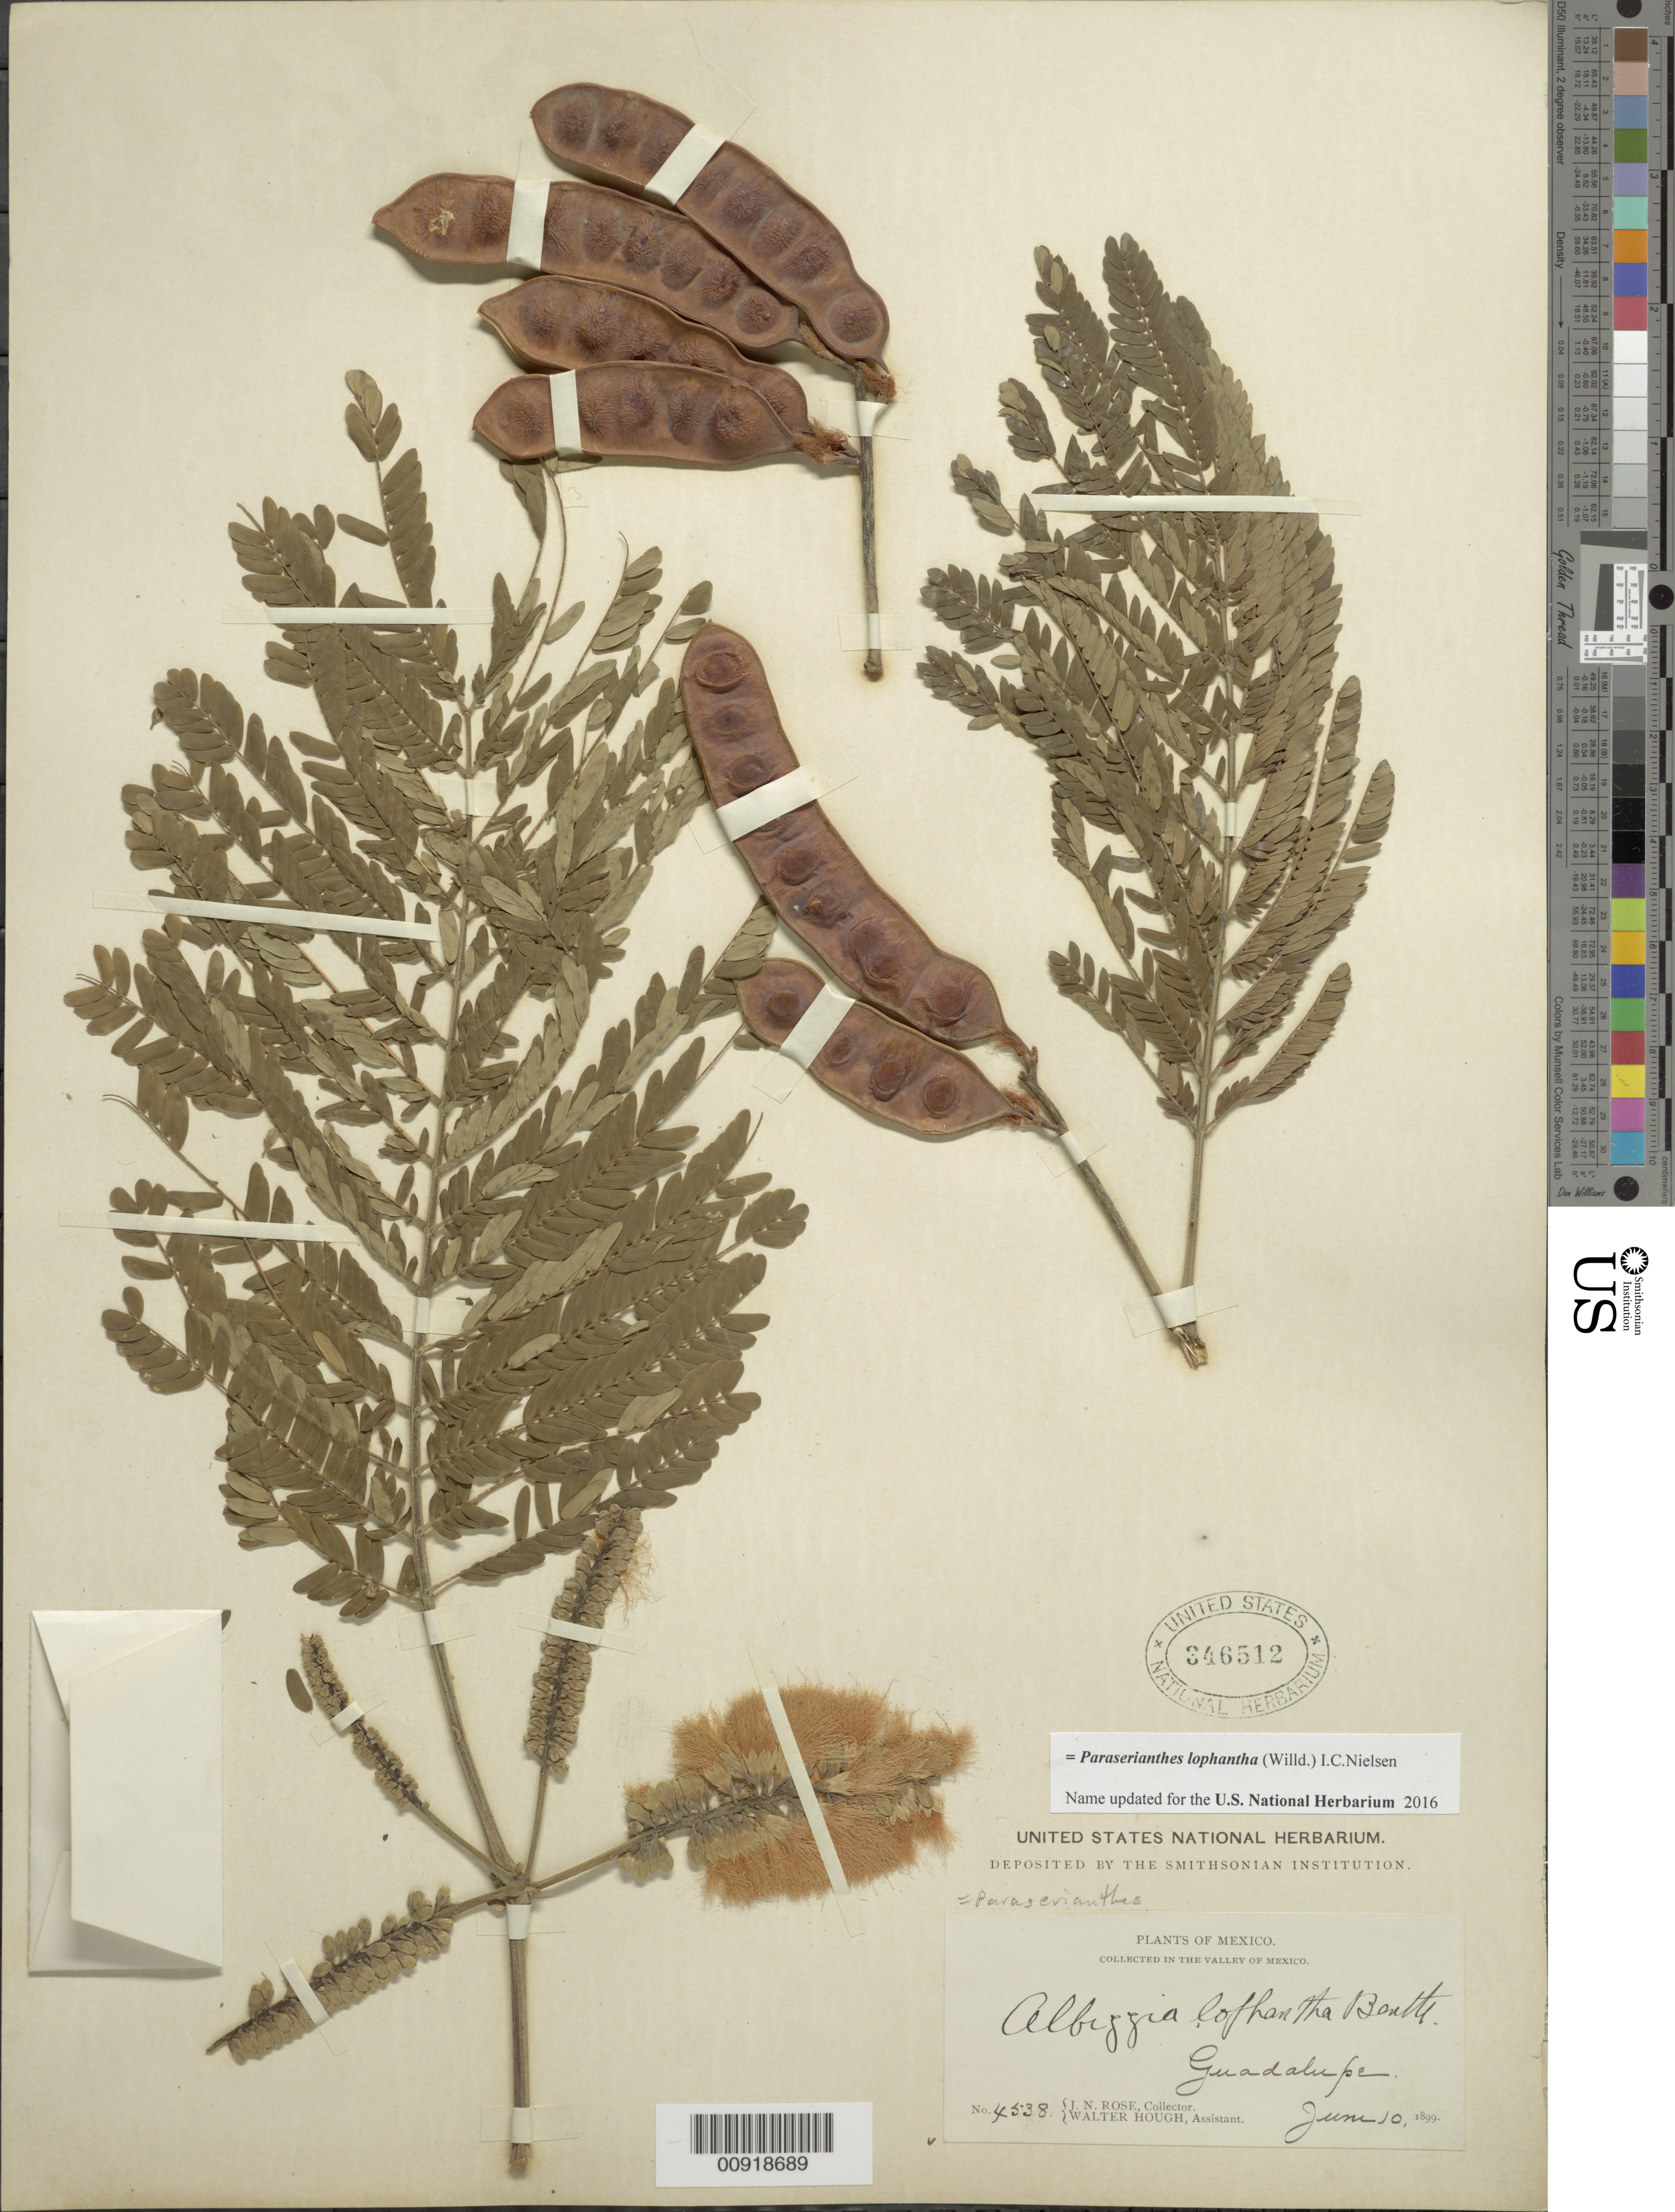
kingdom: Plantae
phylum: Tracheophyta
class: Magnoliopsida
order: Fabales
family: Fabaceae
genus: Paraserianthes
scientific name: Paraserianthes lophantha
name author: (Vent.) I.C. Nielsen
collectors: J. N. Rose & W. Hough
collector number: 4538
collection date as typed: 10 Jun 1899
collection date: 1899-06-10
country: Mexico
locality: Guadalupe in the Valley of Mexico.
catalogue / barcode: US 346512